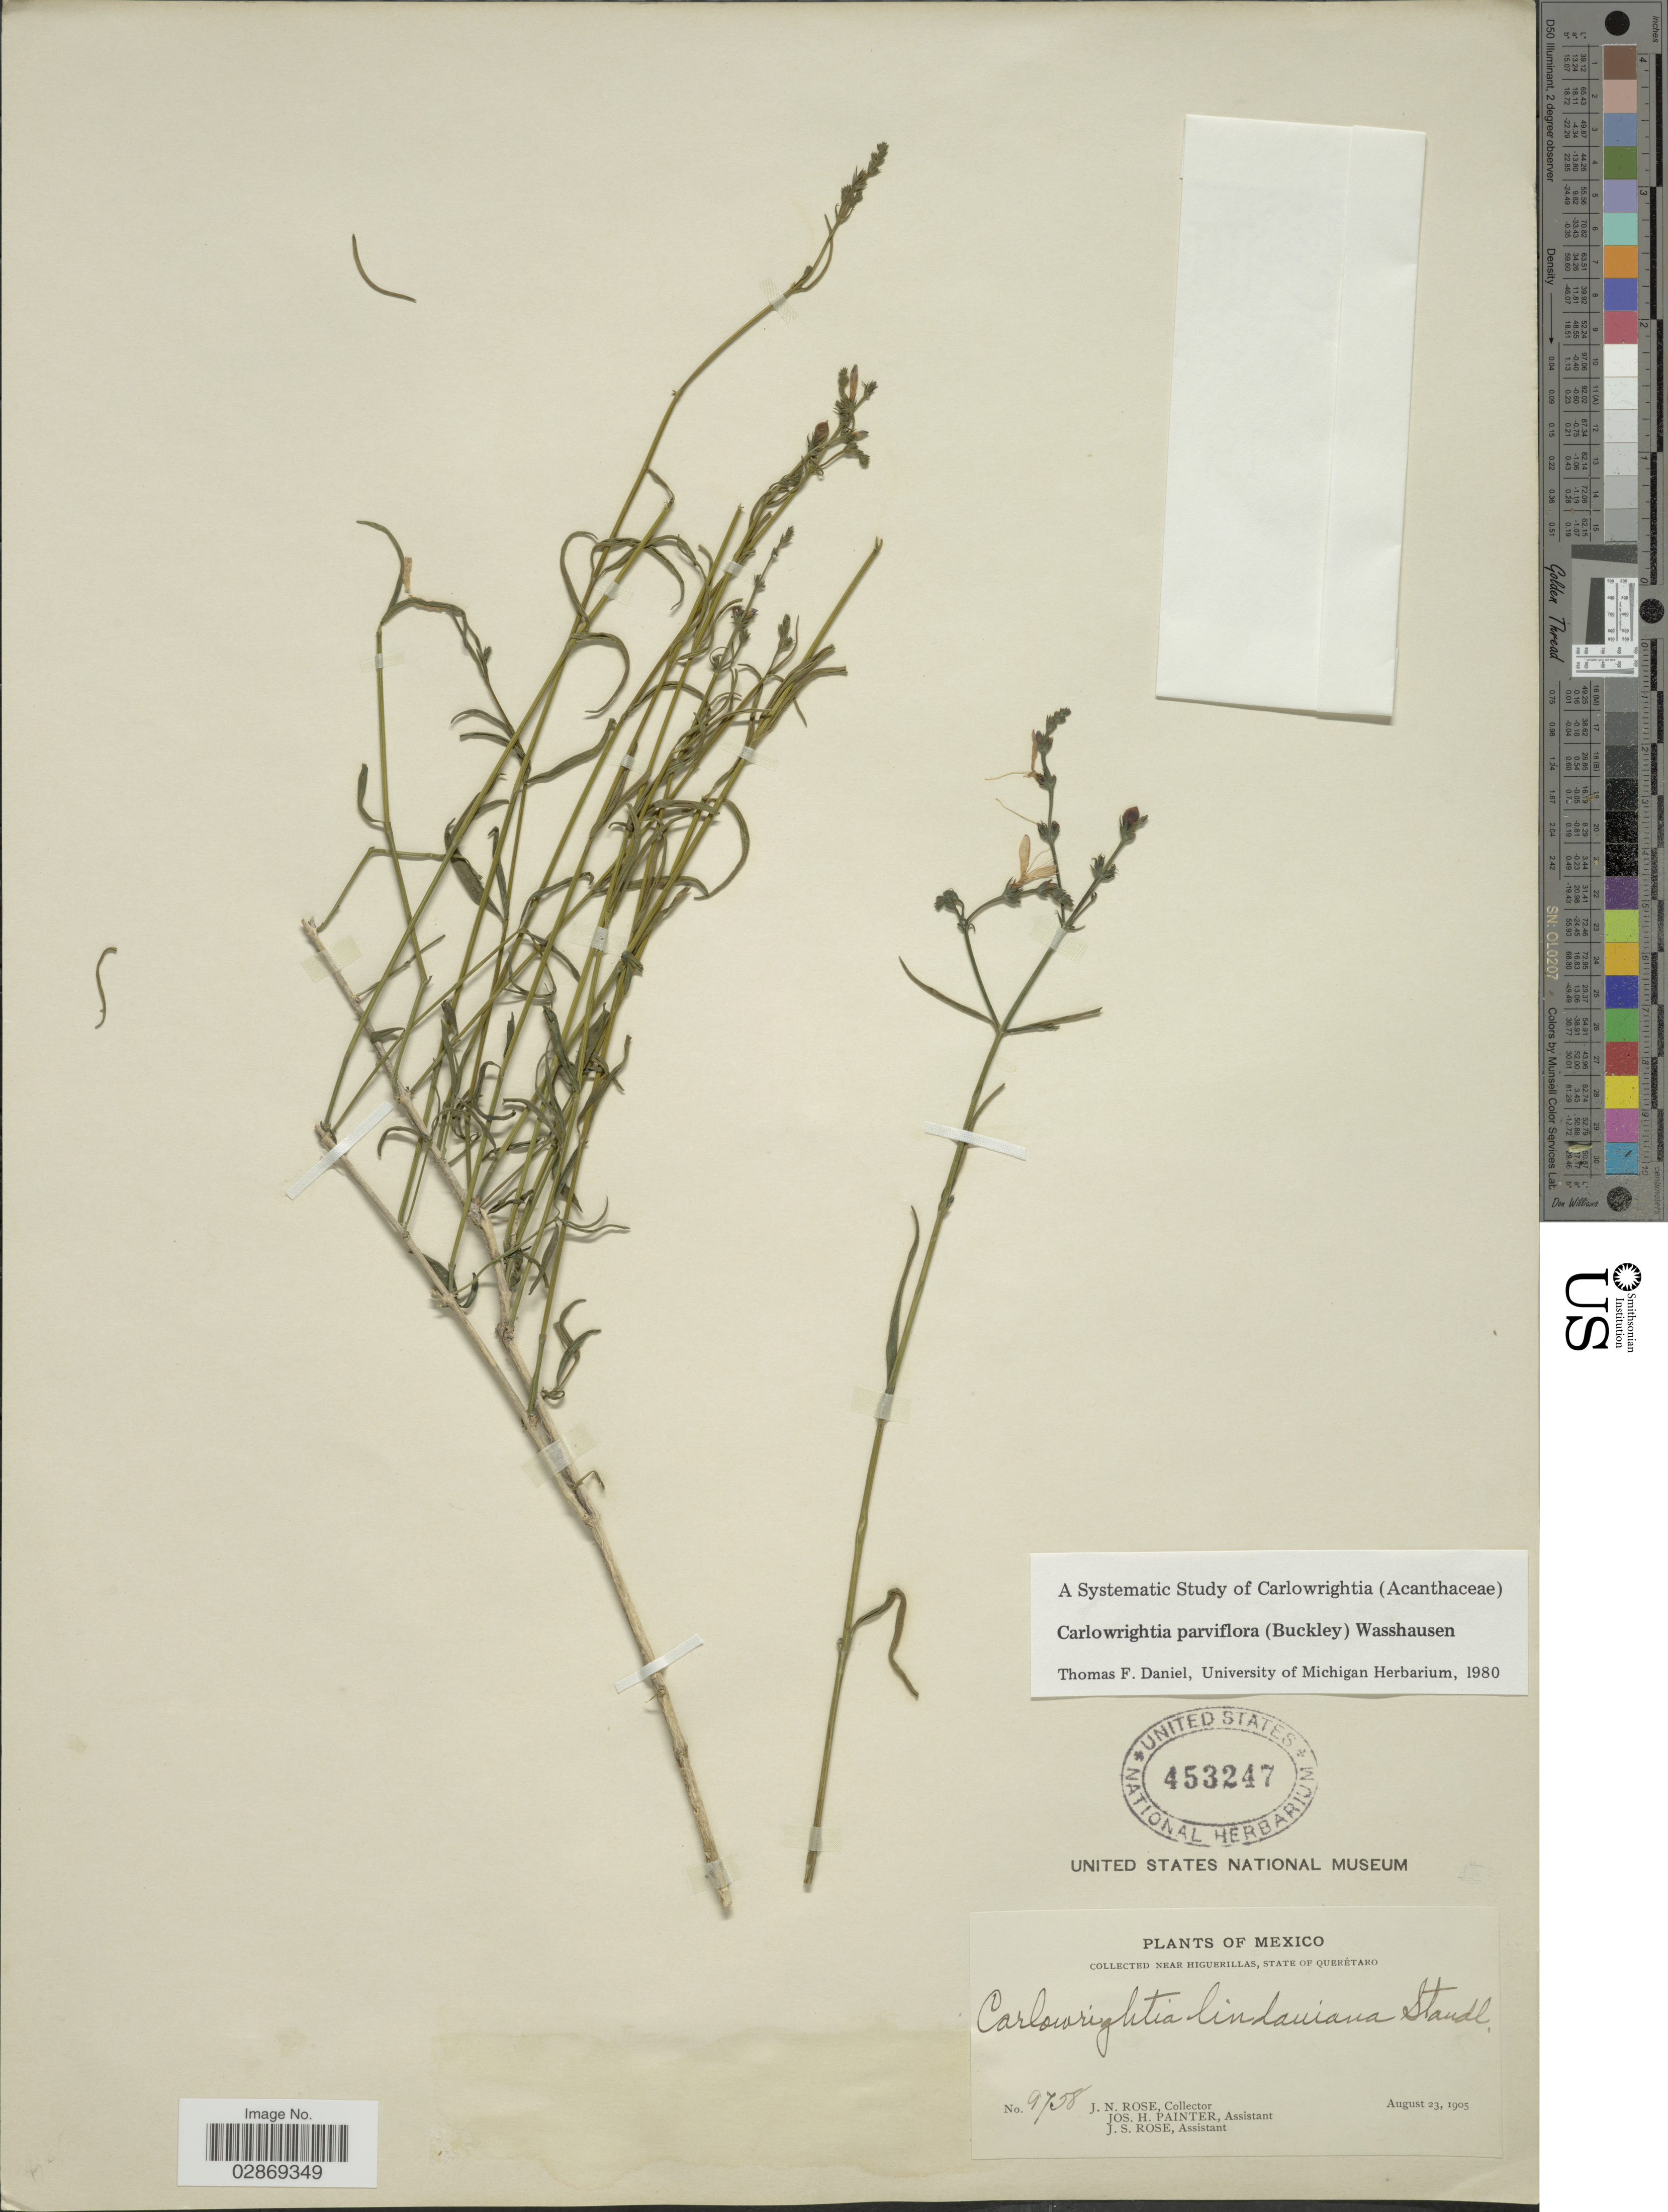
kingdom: Plantae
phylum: Tracheophyta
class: Magnoliopsida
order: Lamiales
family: Acanthaceae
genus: Carlowrightia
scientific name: Carlowrightia parviflora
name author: (Buckley) Wassh.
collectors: J. N. Rose, J. H. Painter & J. S. Rose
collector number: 9758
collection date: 1905-08-23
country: Mexico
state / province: Querétaro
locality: Near Higuerillas.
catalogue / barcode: US 453247